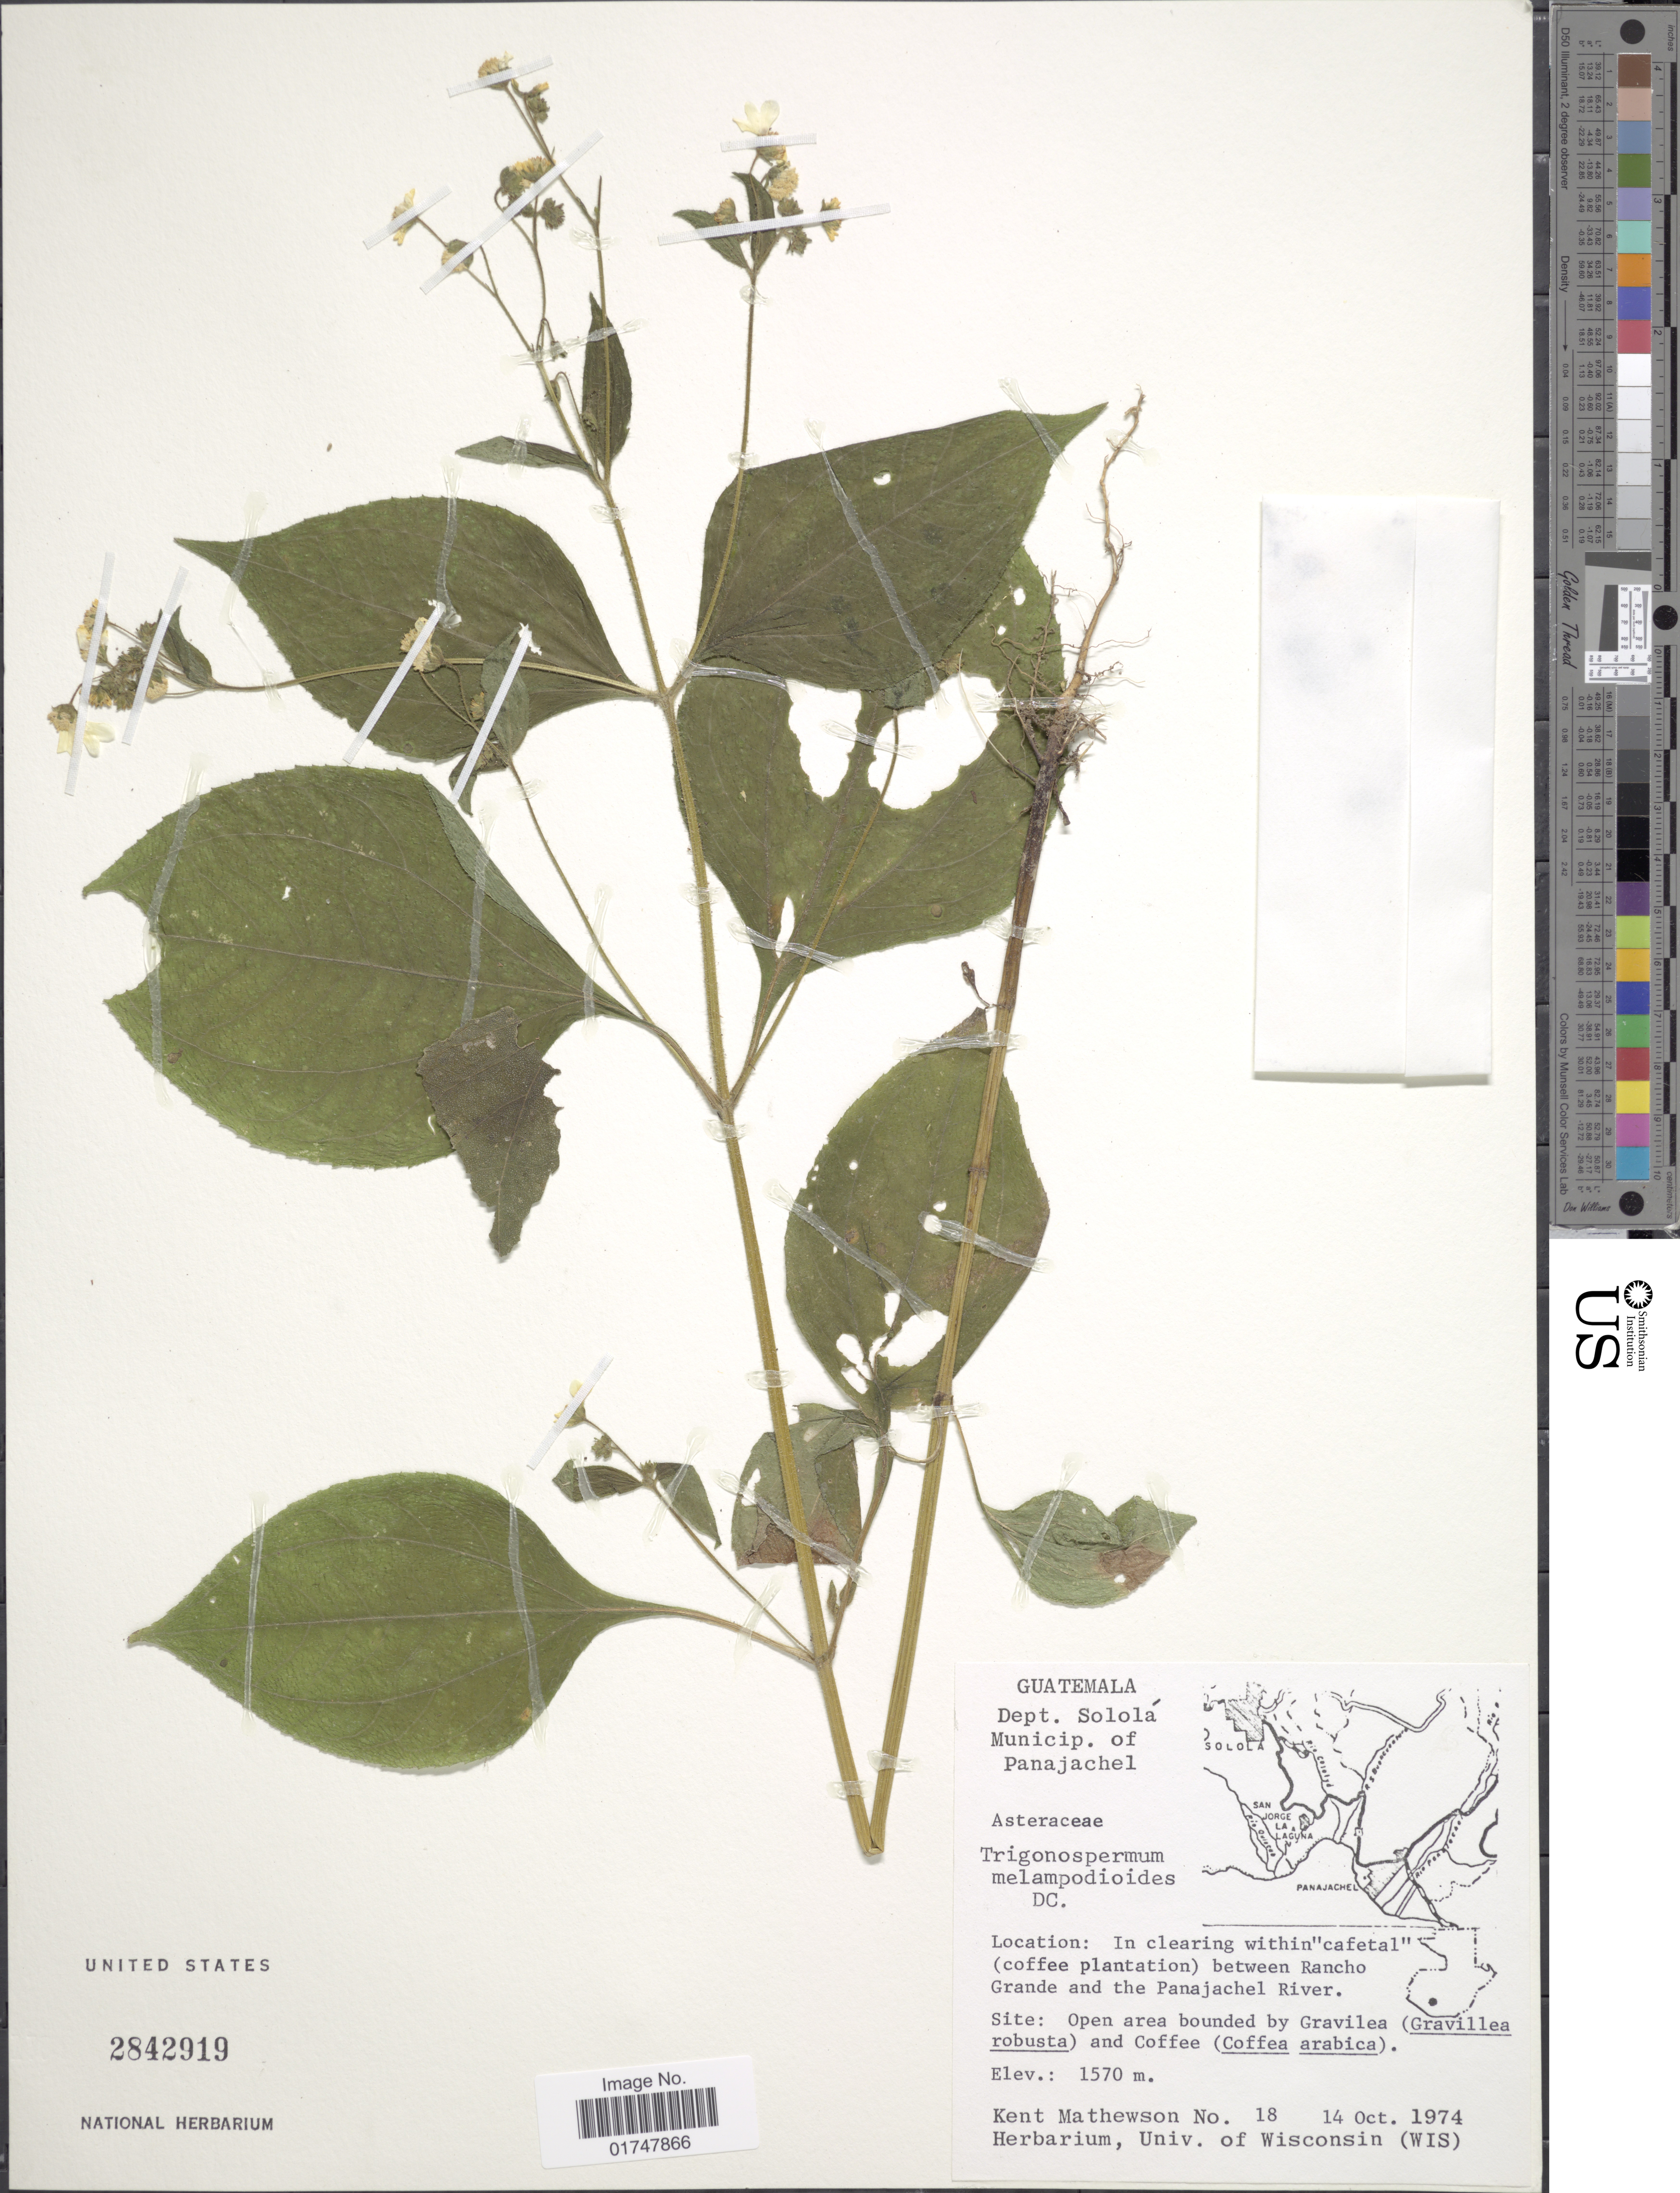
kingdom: Plantae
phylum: Tracheophyta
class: Magnoliopsida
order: Asterales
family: Asteraceae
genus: Trigonospermum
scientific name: Trigonospermum melampodioides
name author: DC.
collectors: K. Mathewson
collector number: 18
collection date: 1974-10-14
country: Guatemala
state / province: Sololá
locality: Dept. Solola Municip. of Panajachel: In clearing within cafetal (coffee plantation) between Rancho Grande and the Panajachel River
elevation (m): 1570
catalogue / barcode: US 2842919